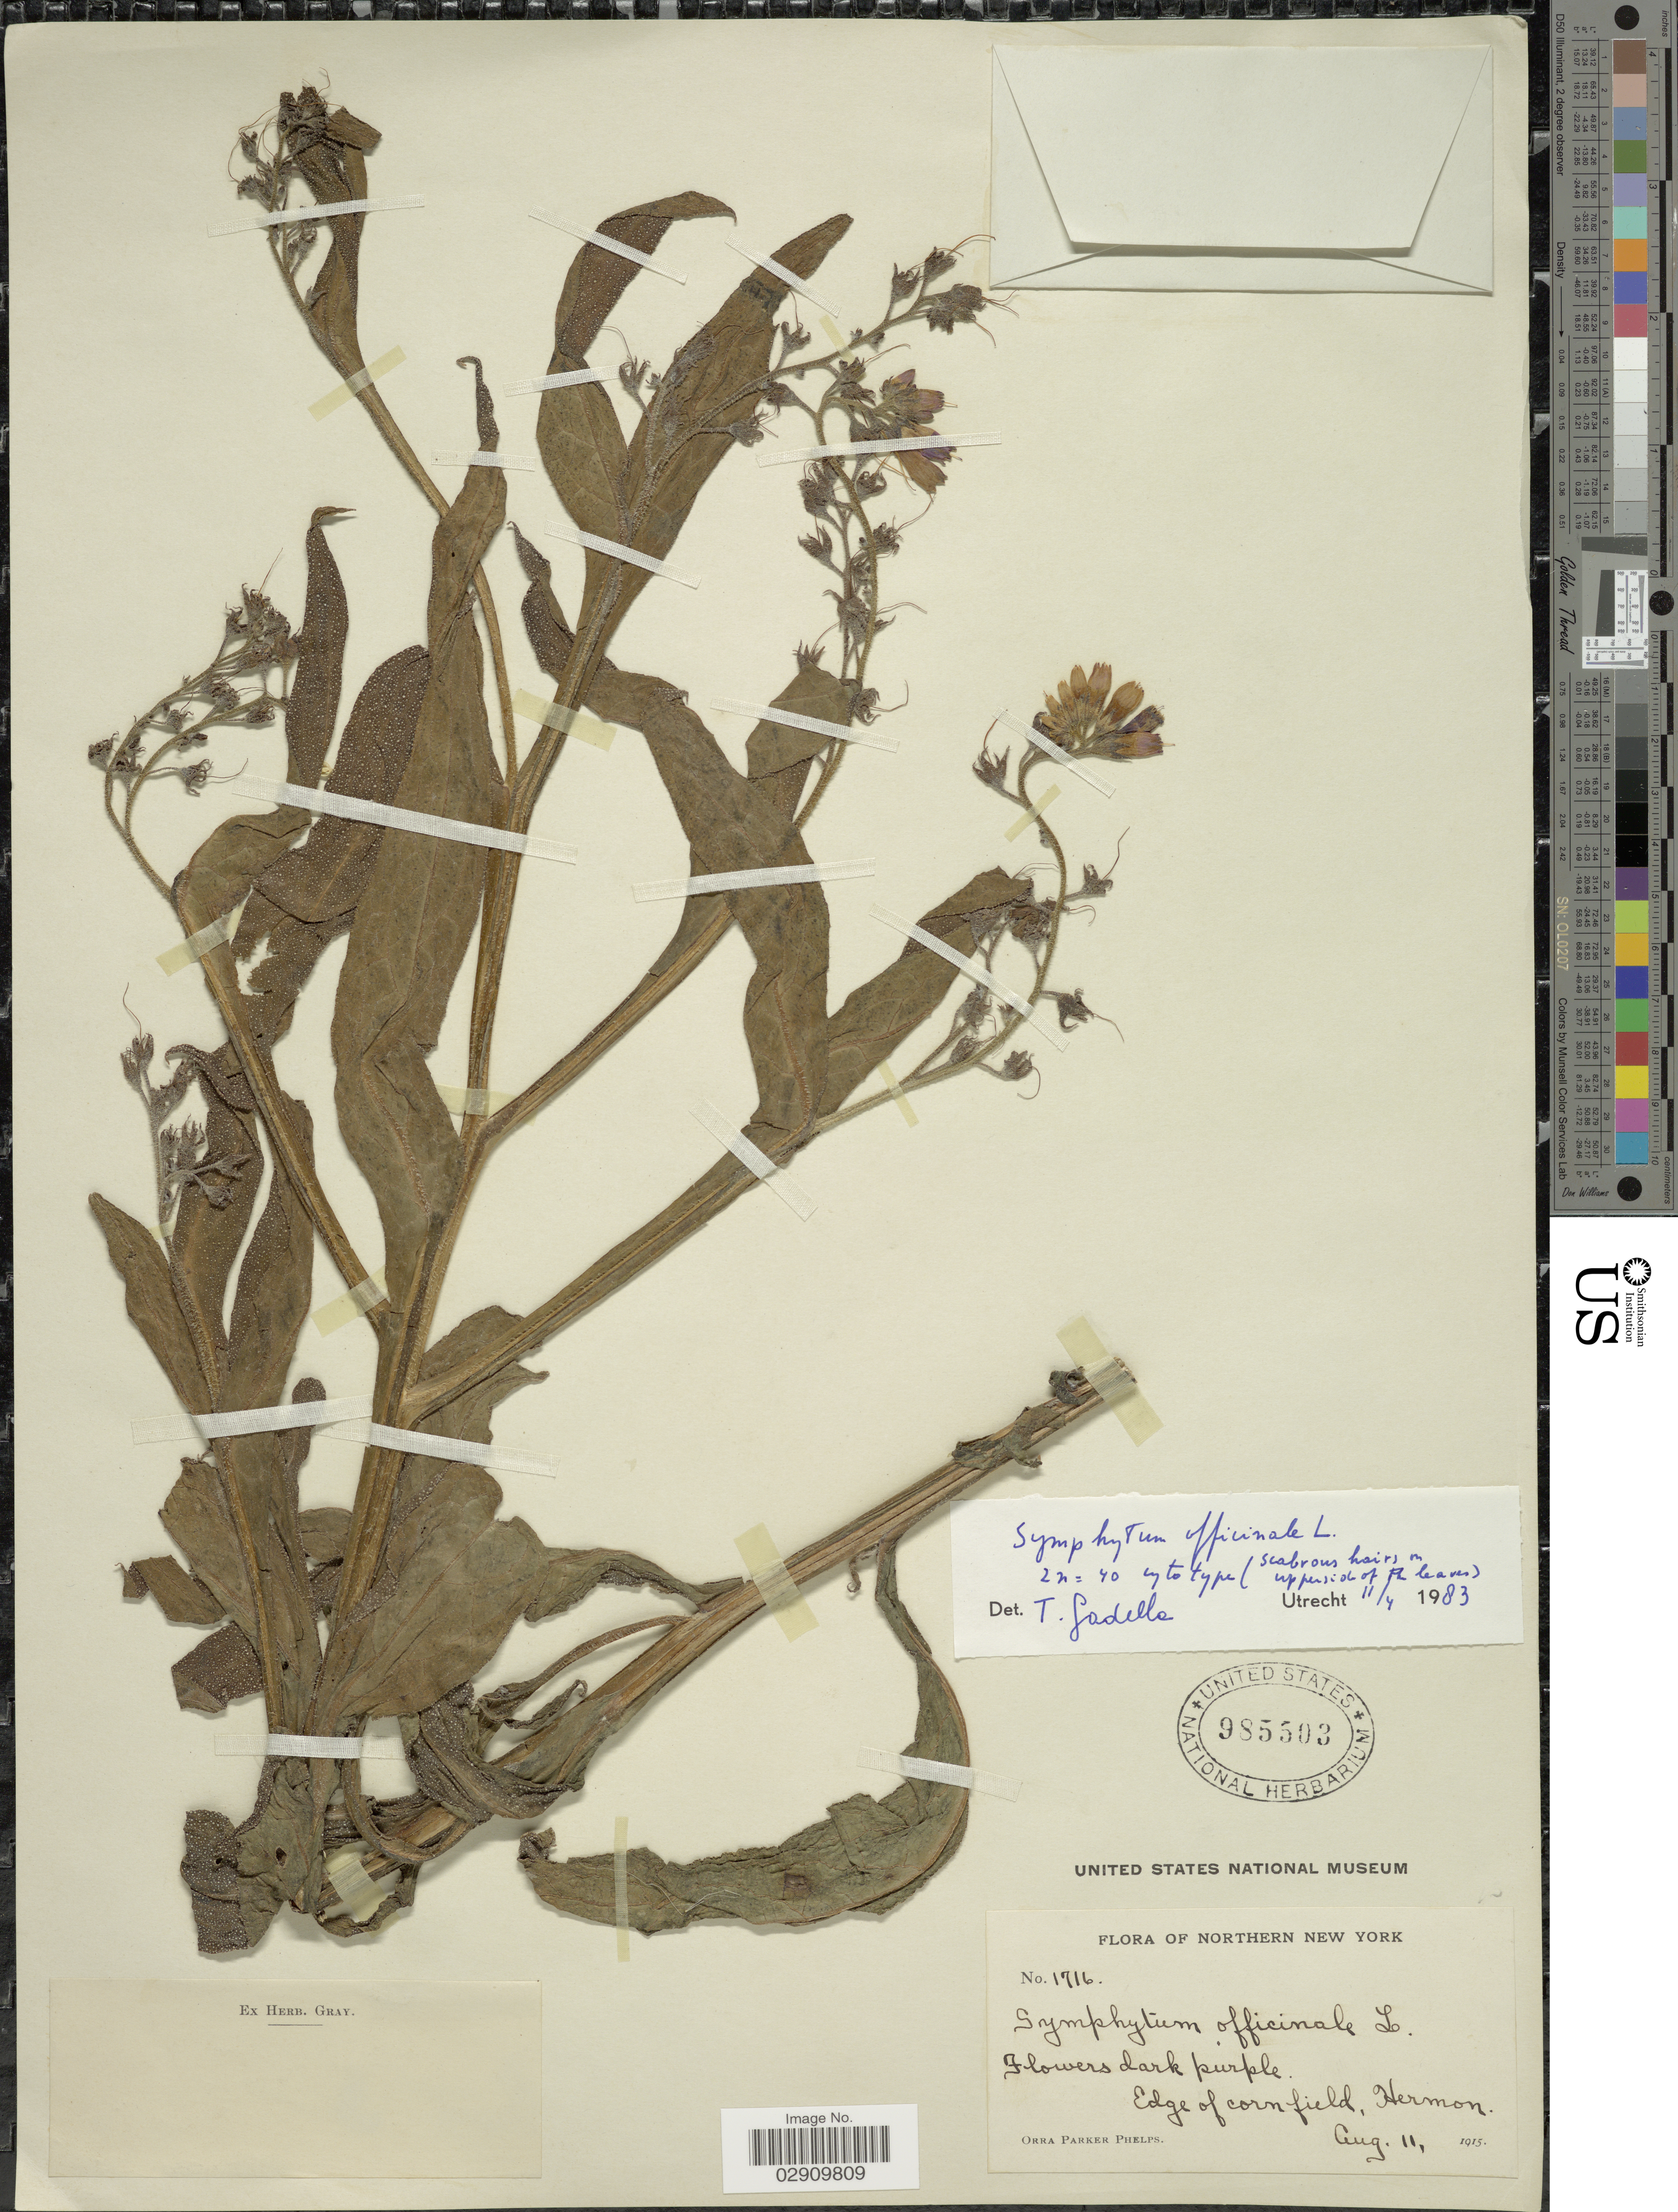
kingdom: Plantae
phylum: Tracheophyta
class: Magnoliopsida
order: Boraginales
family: Boraginaceae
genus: Symphytum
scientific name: Symphytum officinale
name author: L.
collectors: O. P. Phelps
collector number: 1716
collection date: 1915-08-11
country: United States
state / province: New York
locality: Edge of corn field, Hermon.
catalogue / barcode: US 985503